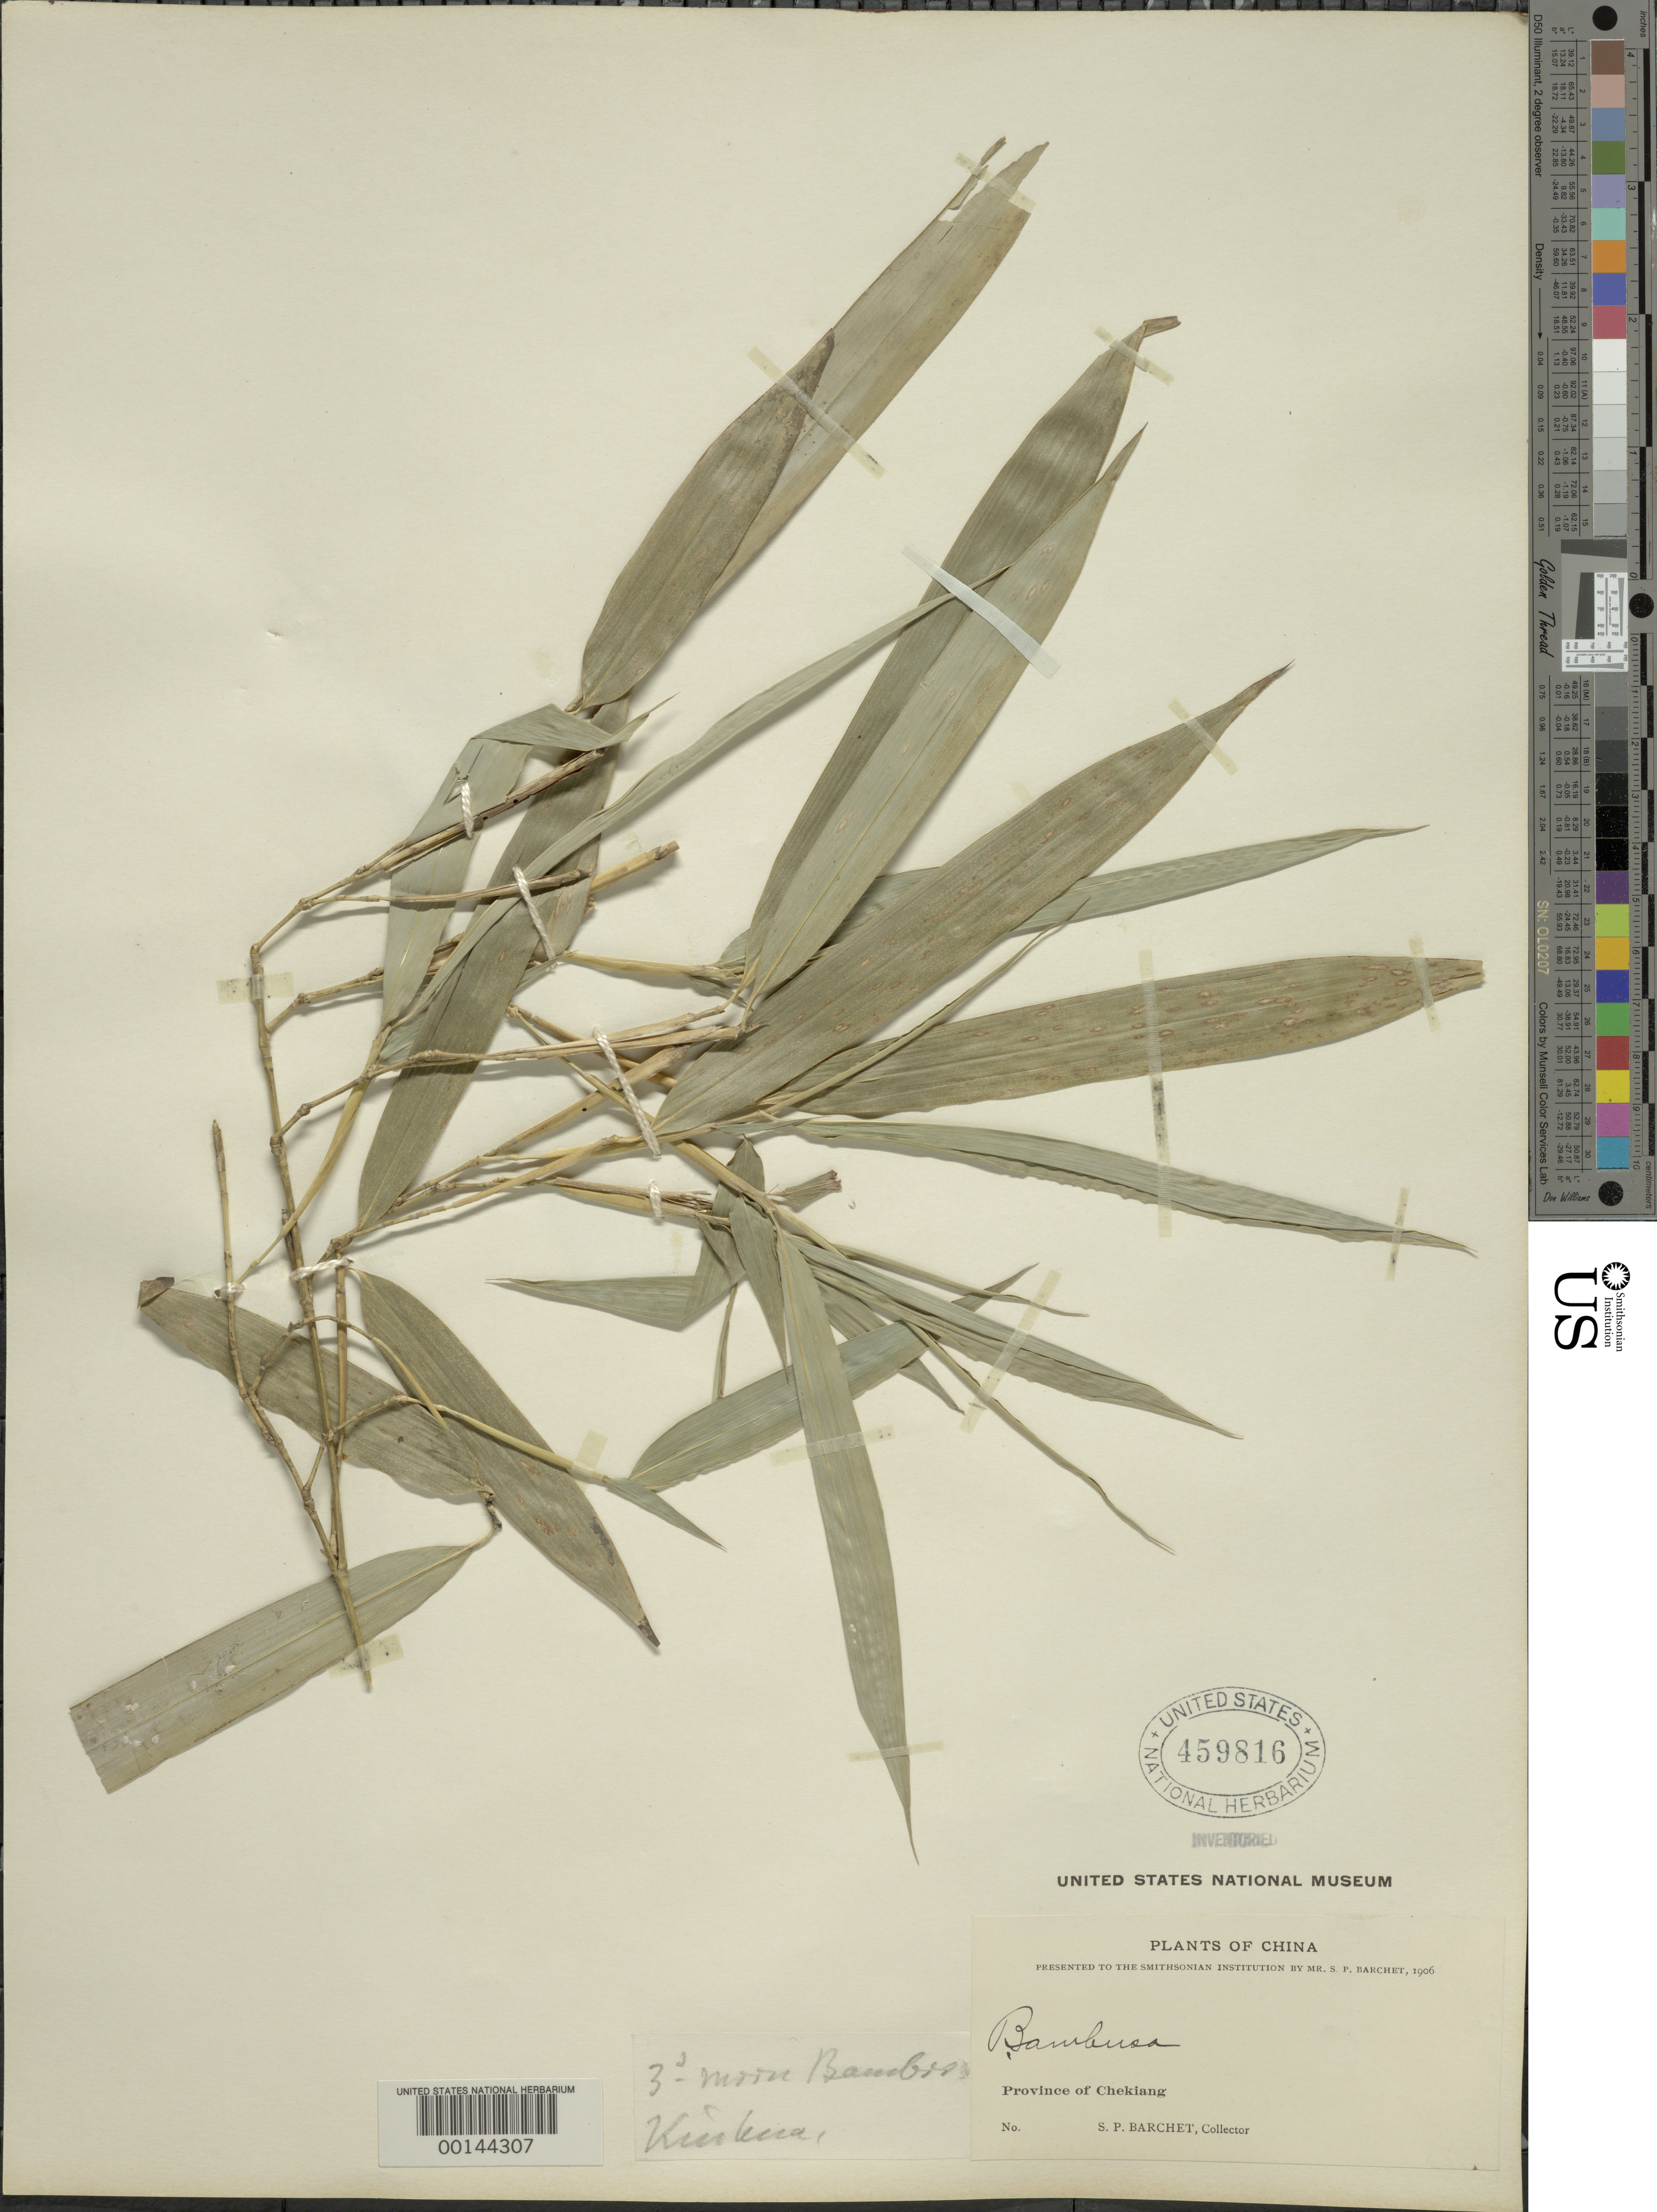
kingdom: Plantae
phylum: Tracheophyta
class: Liliopsida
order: Poales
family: Poaceae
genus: Phyllostachys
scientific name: Phyllostachys sp.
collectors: S. P. Barchet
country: China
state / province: Zhejiang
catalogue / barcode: US 459816